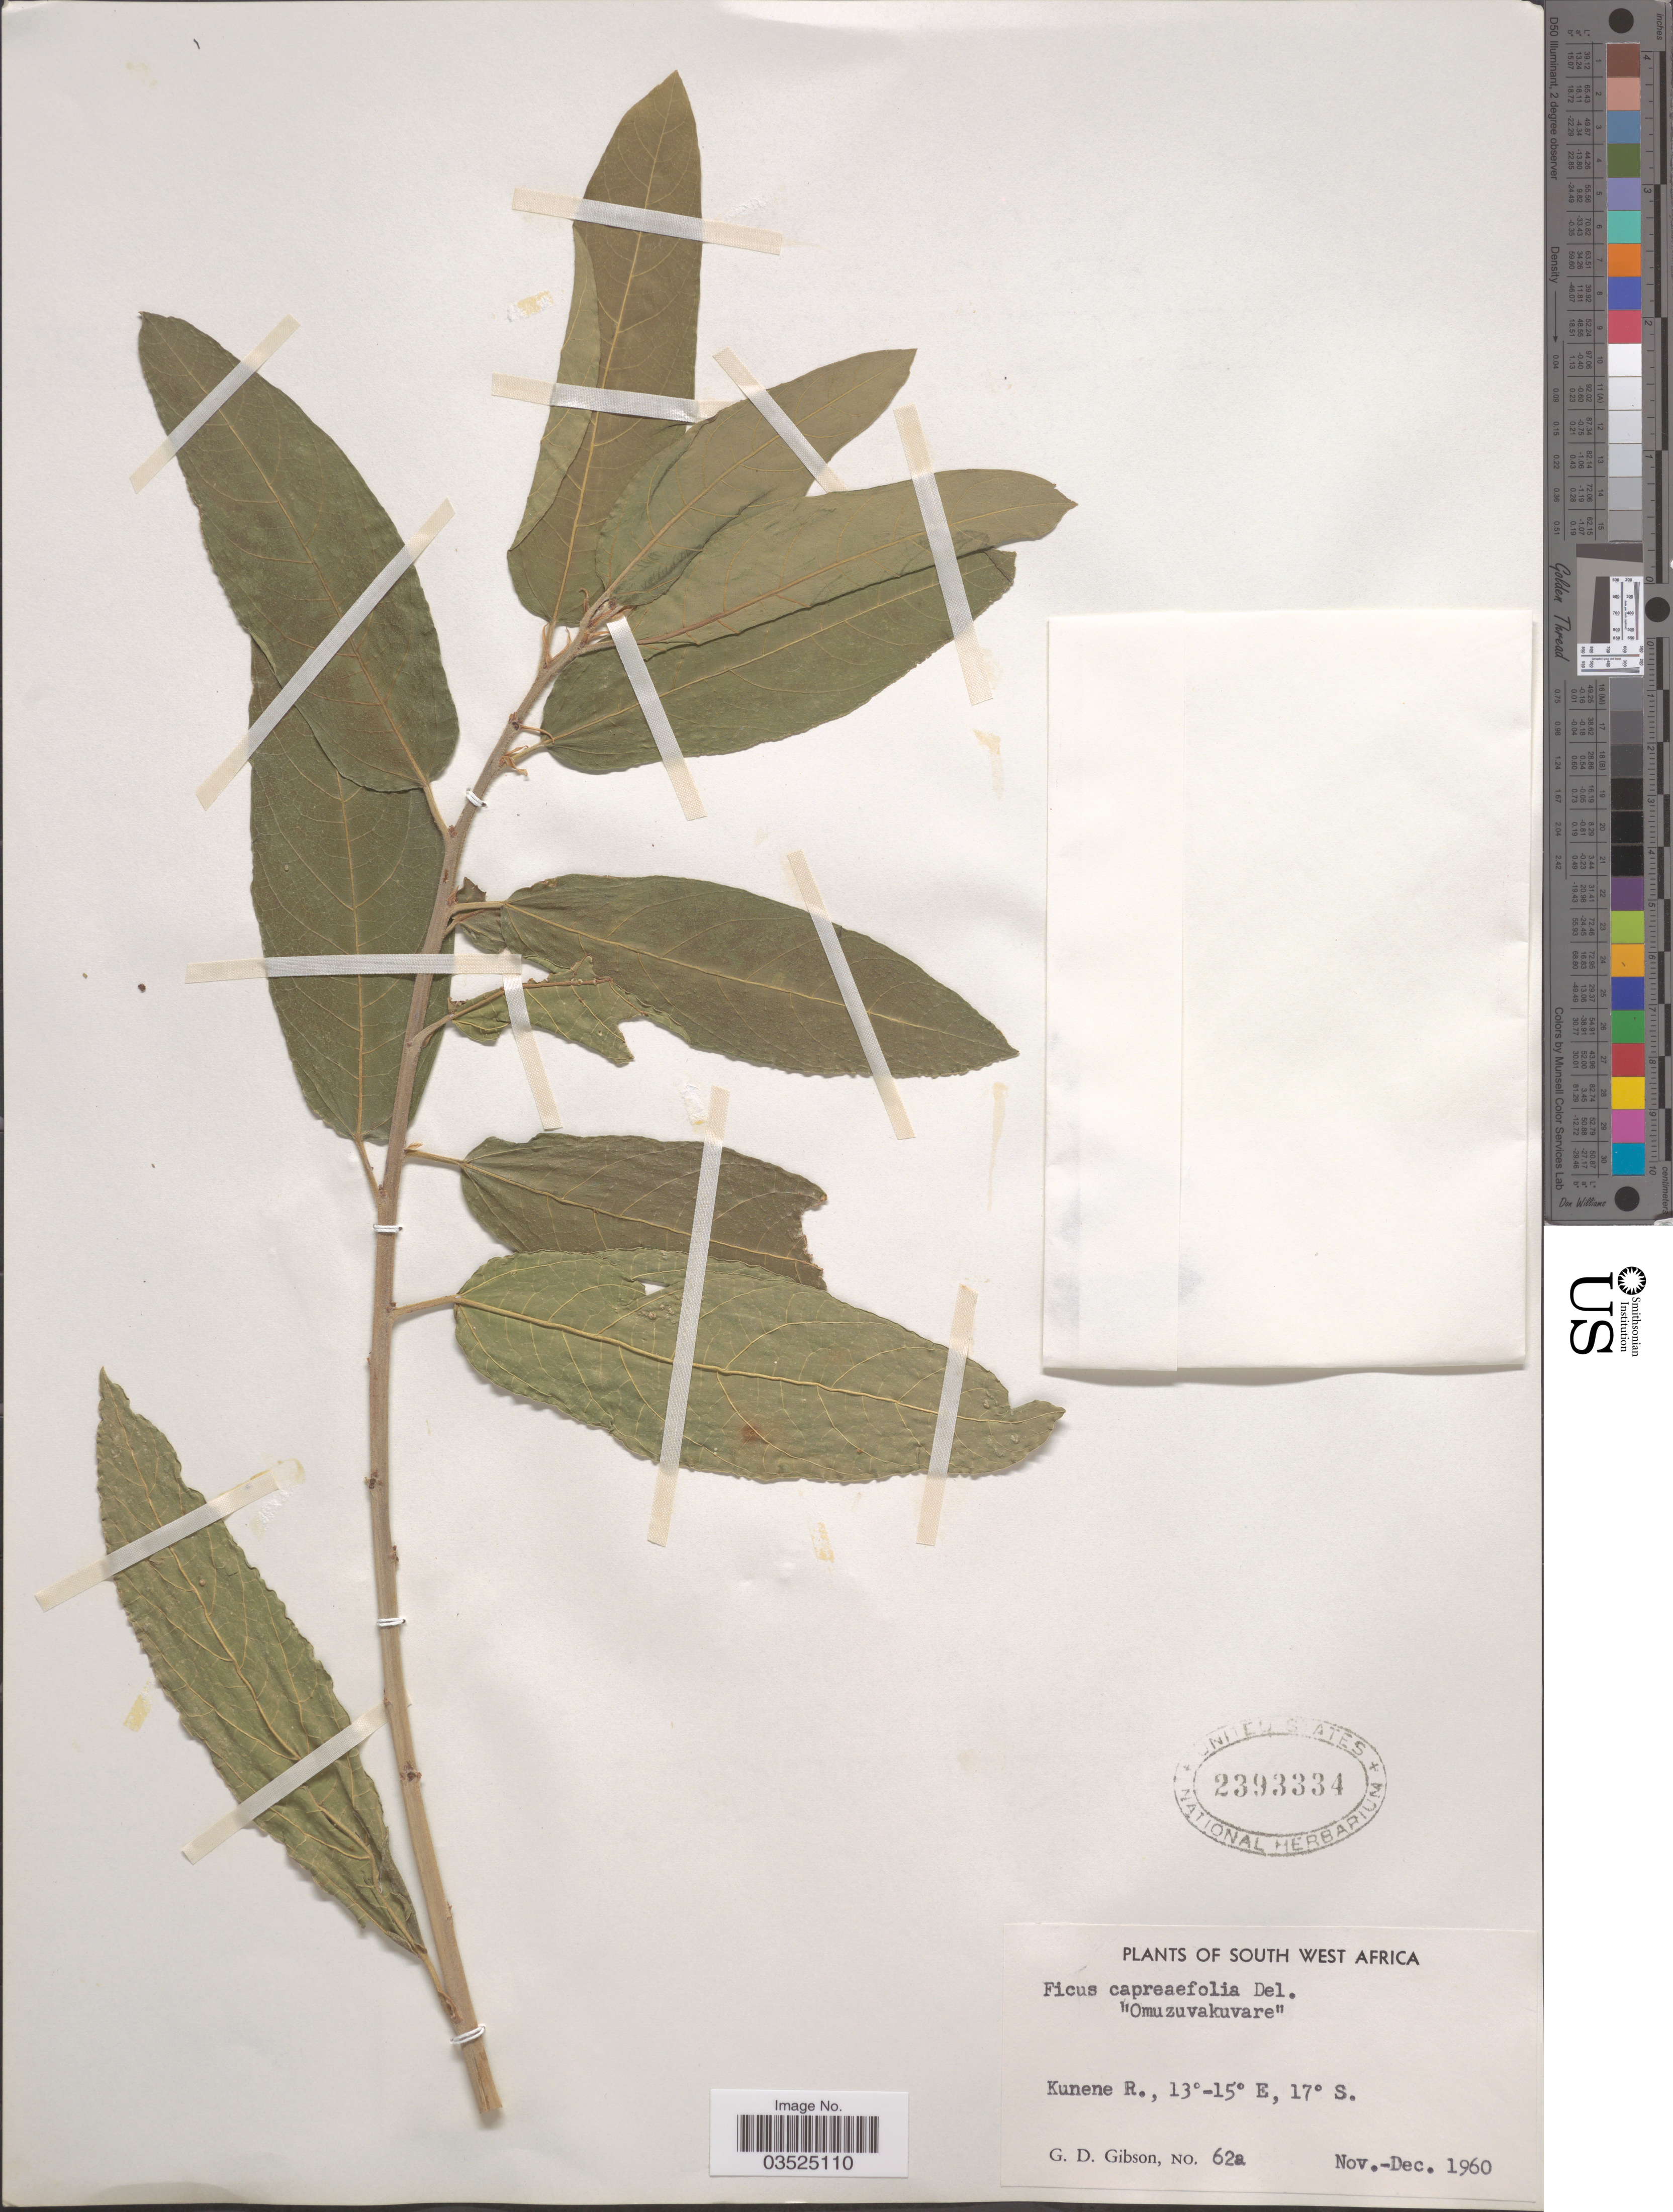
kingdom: Plantae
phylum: Tracheophyta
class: Magnoliopsida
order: Rosales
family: Moraceae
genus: Ficus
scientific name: Ficus capreifolia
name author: Delile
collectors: G. D. Gibson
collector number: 62a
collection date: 1960-11/1960-12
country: Namibia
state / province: Kunene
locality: South West Africa. Kunene R.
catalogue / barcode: US 2393334